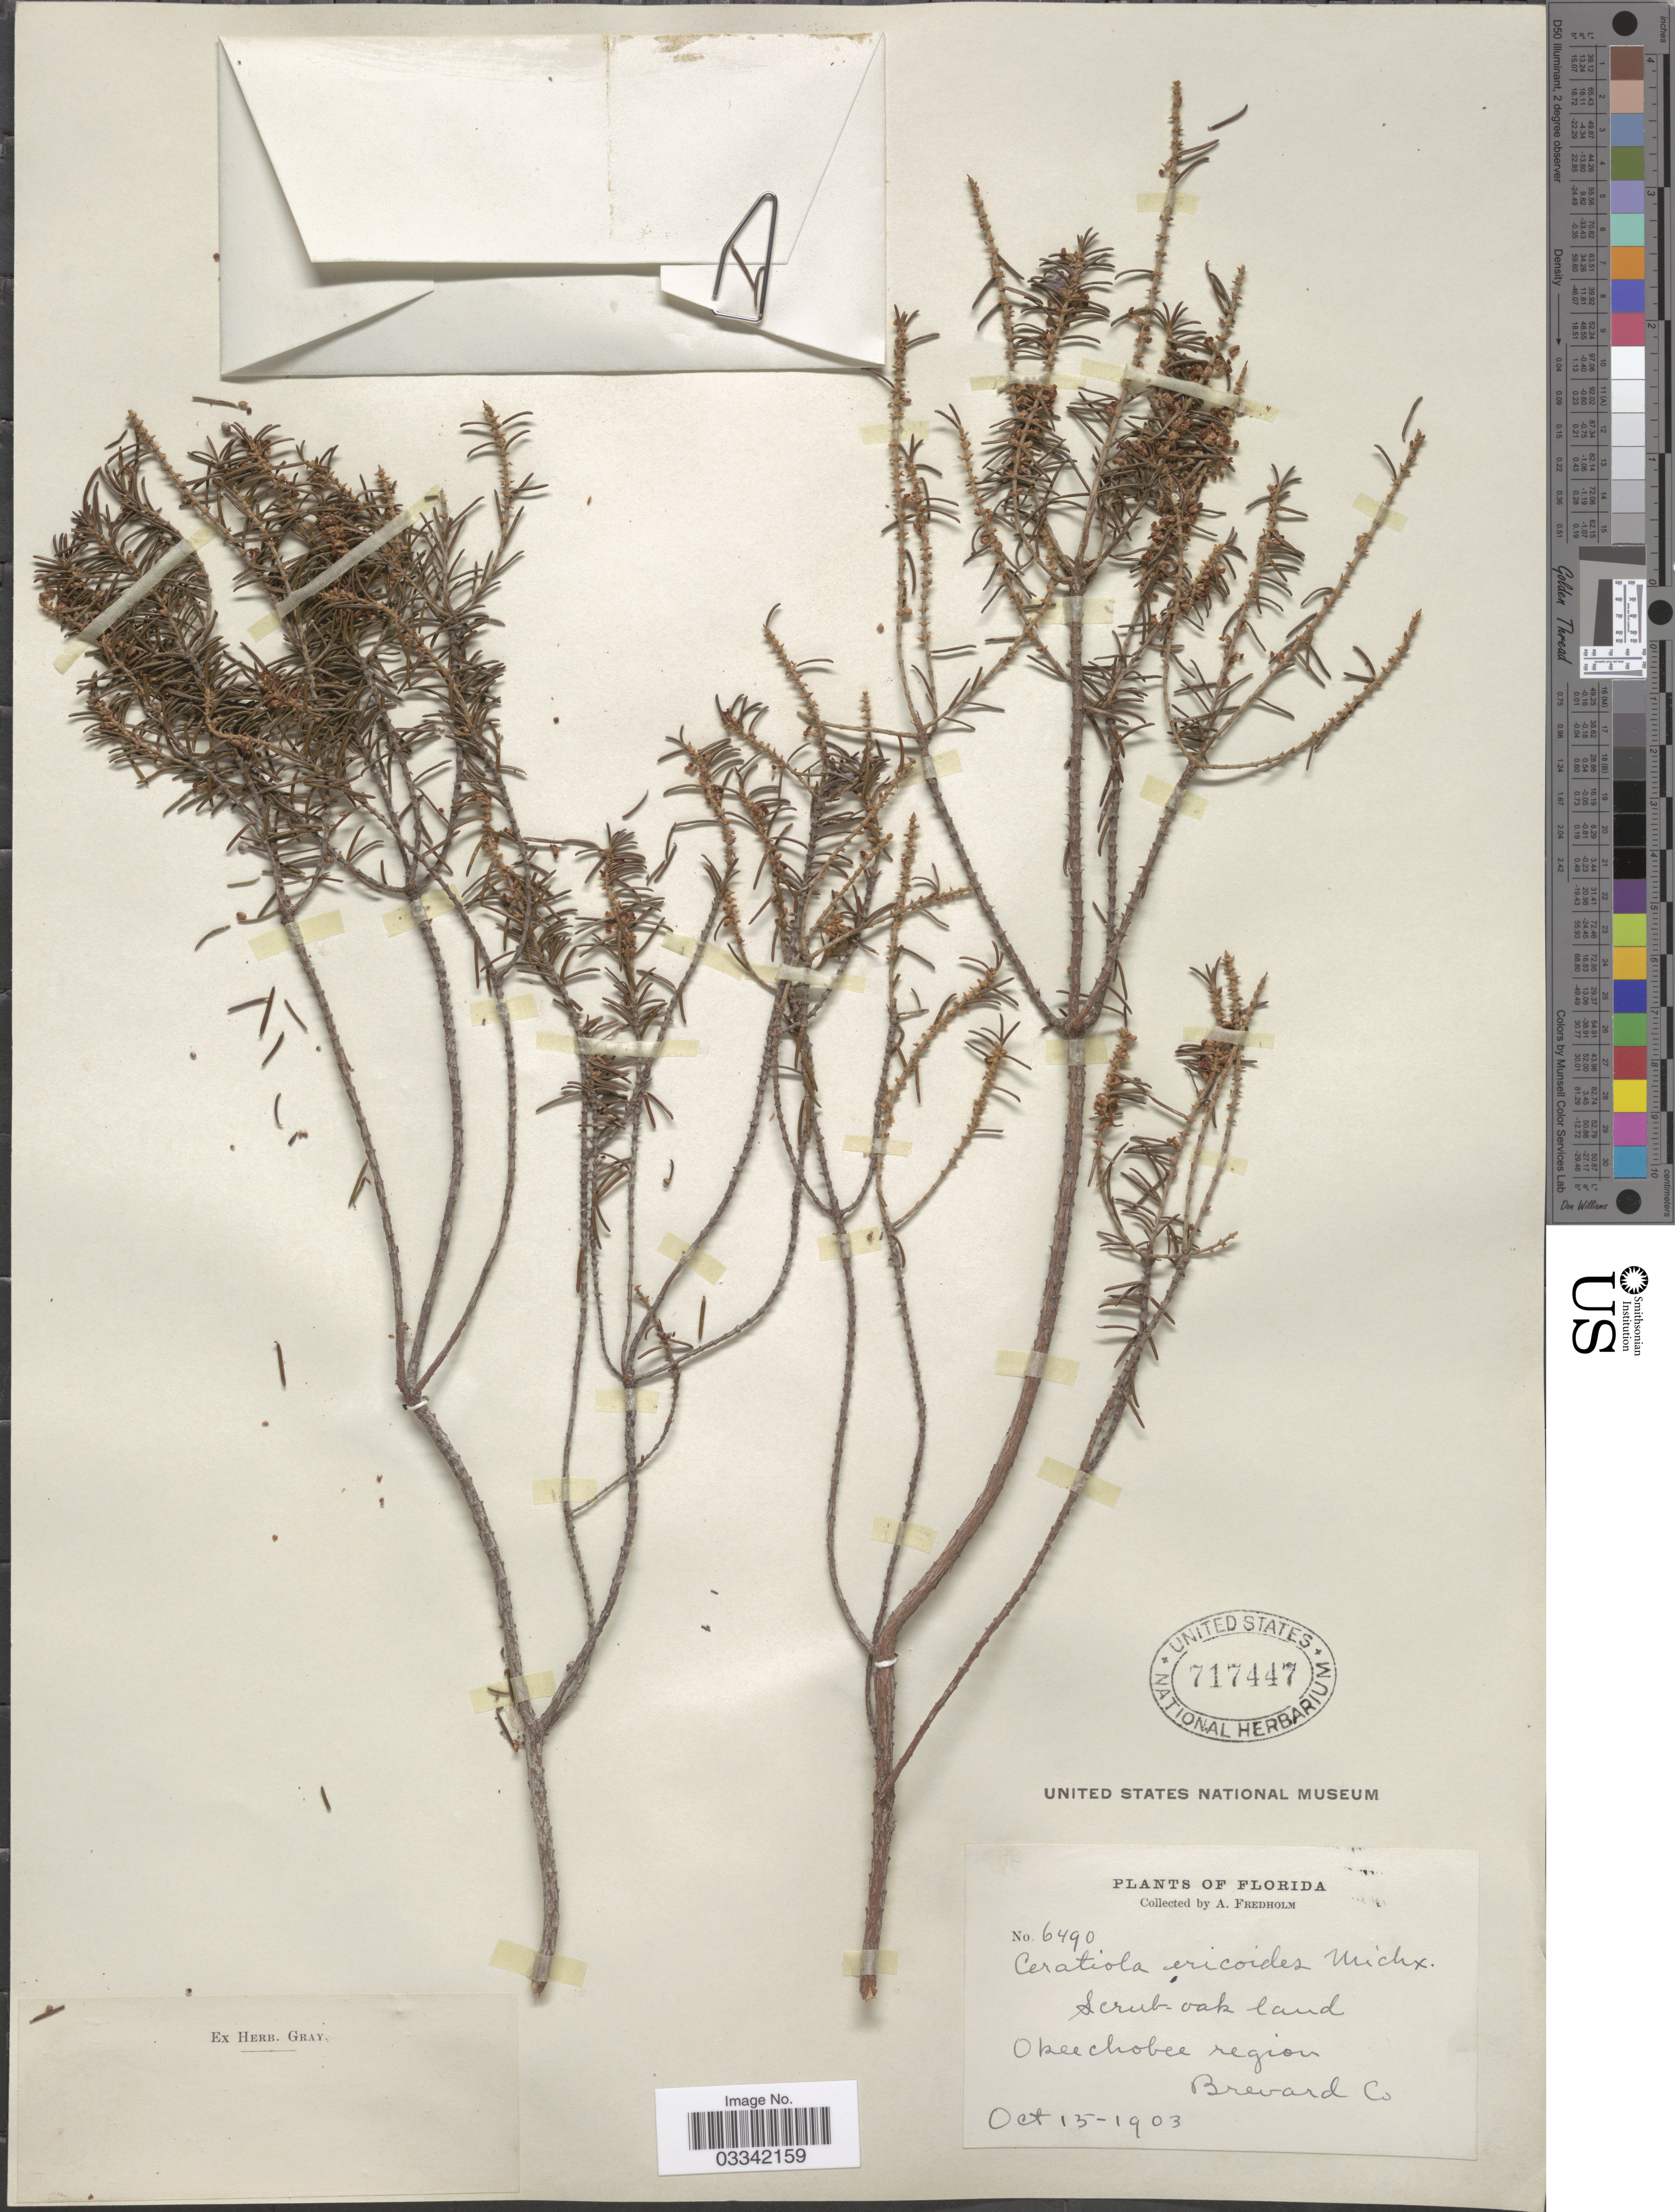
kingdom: Plantae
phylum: Tracheophyta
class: Magnoliopsida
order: Ericales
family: Ericaceae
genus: Ceratiola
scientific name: Ceratiola ericoides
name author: Michx.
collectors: A. Fredholm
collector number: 6490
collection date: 1903-10-15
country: United States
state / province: Florida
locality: Okeechobee region, Brevard Co.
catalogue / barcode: US 717447